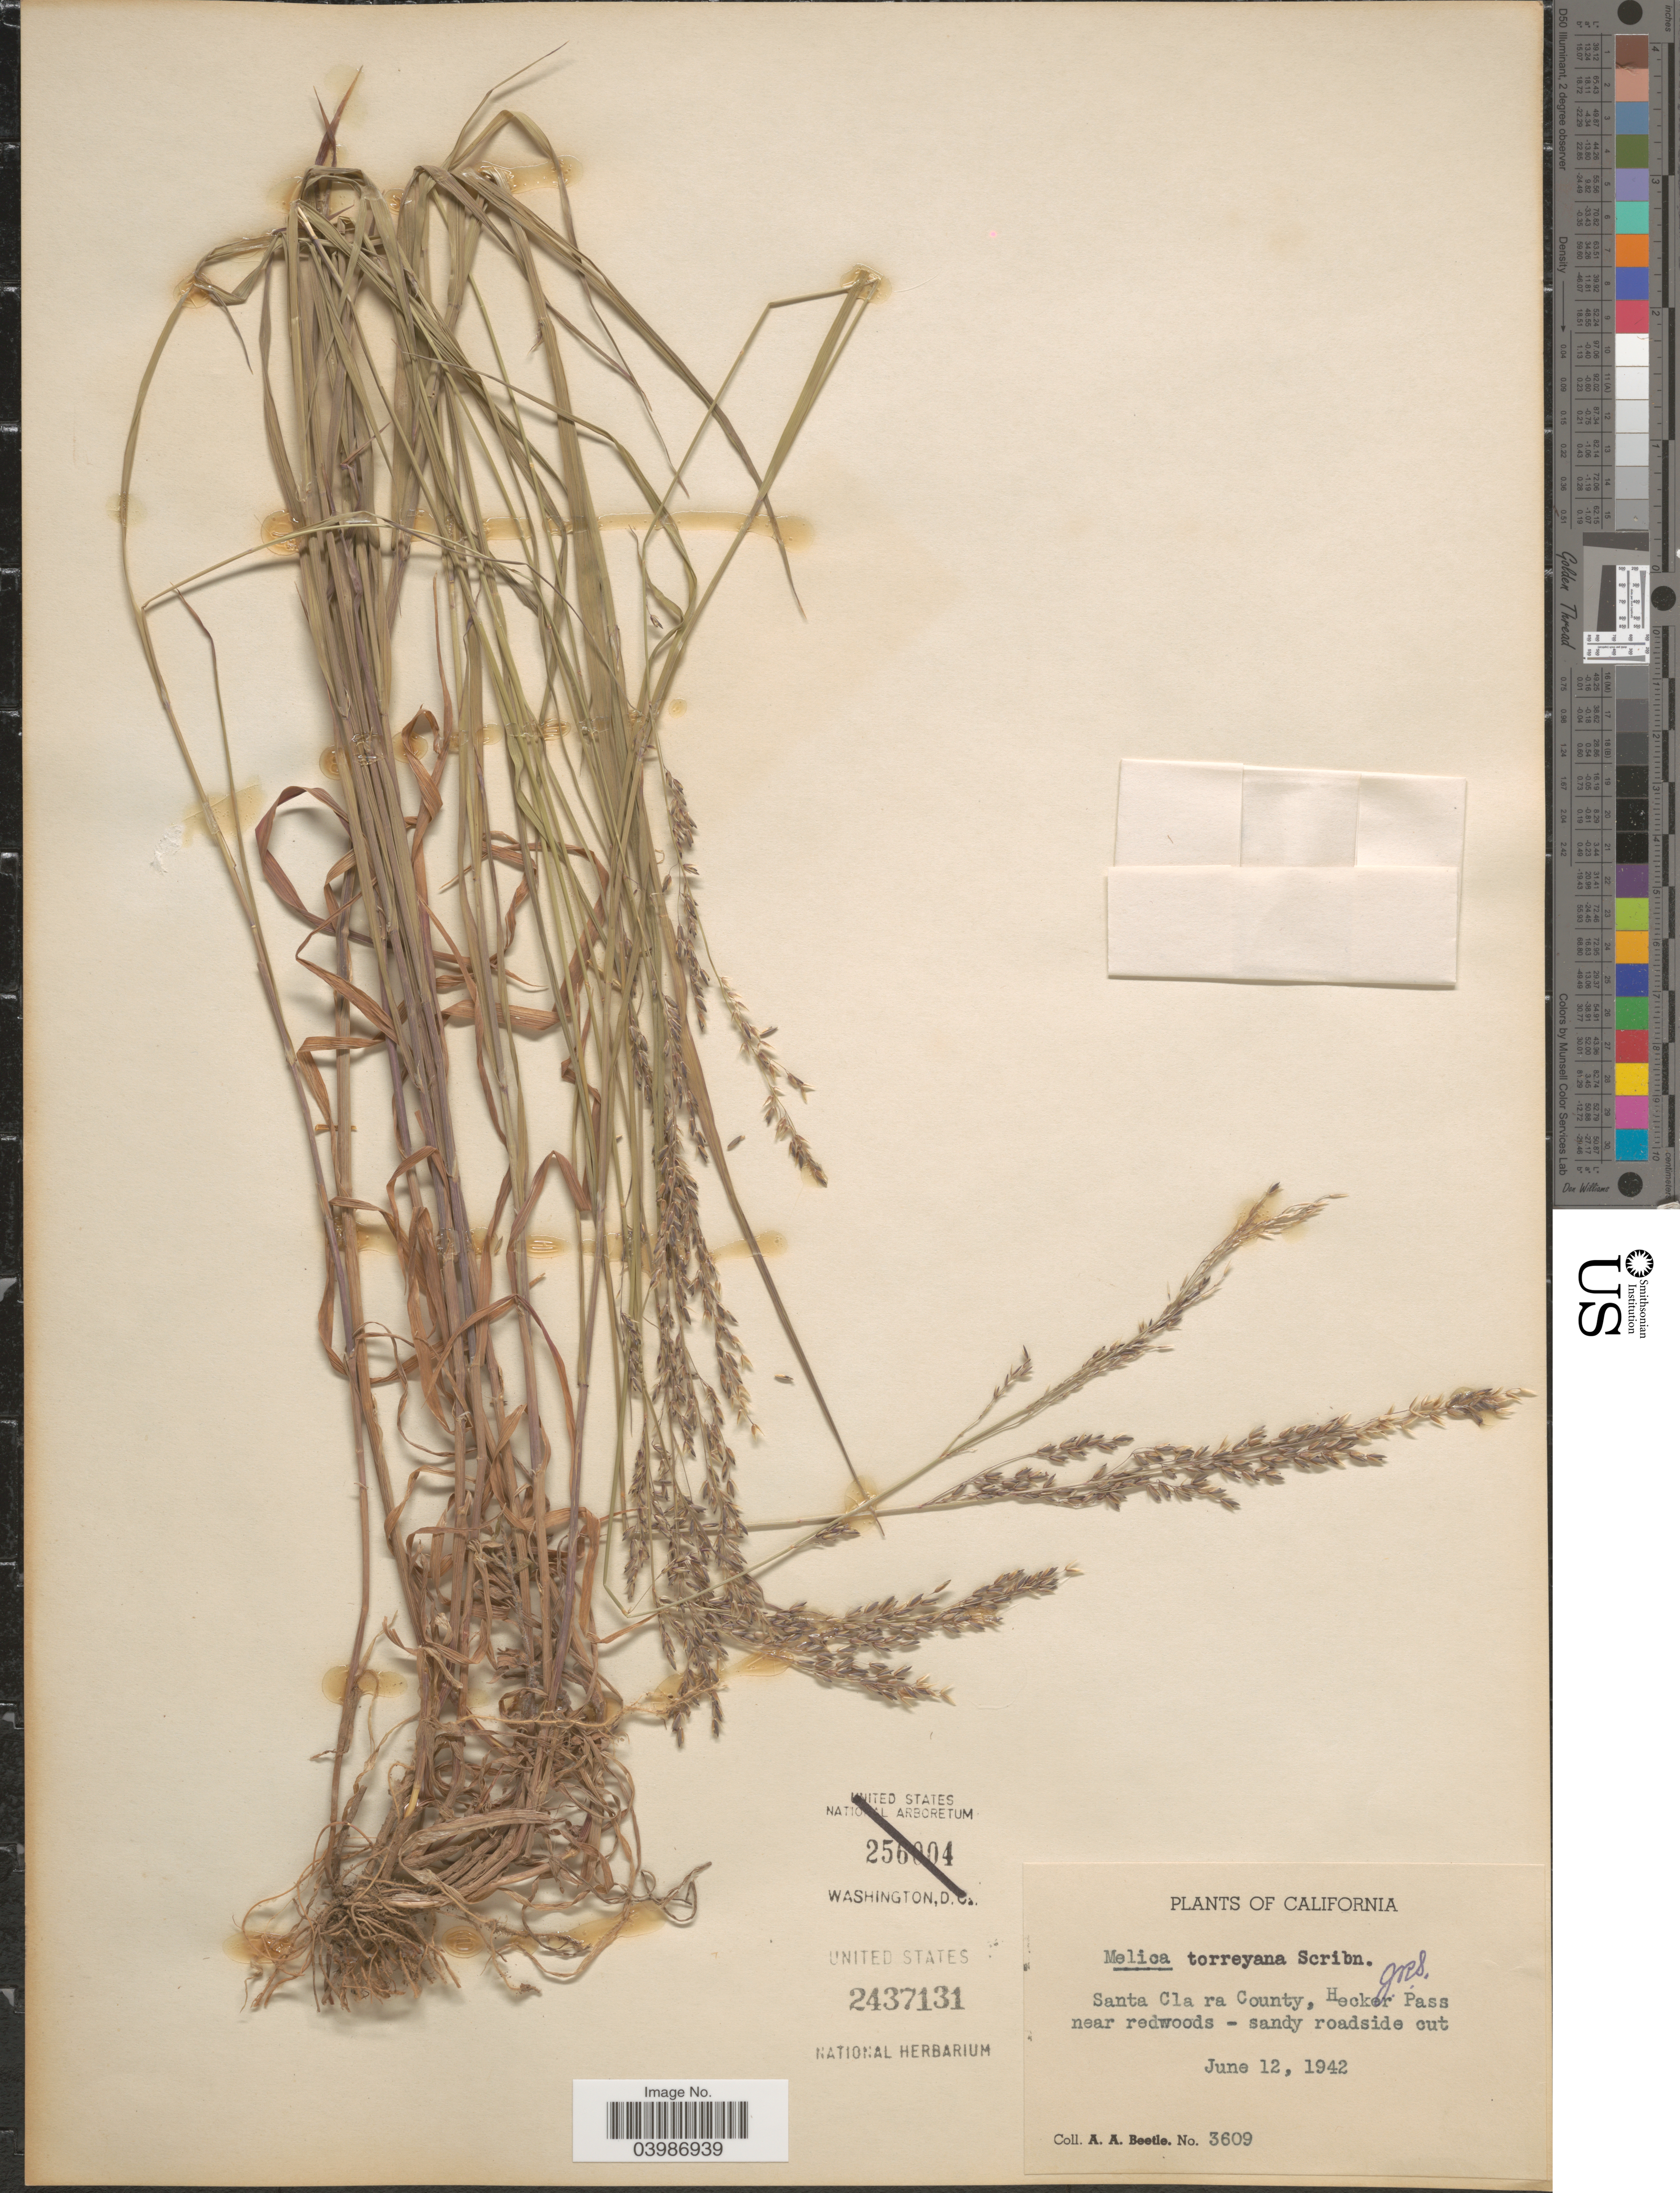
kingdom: Plantae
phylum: Tracheophyta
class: Liliopsida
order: Poales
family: Poaceae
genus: Melica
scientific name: Melica torreyana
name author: Scribn.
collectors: A. A. Beetle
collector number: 3609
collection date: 1942-06-12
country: United States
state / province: California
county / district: Santa Clara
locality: Santa Clara County, Hecker Pass near redwoods.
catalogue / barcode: US 2437131